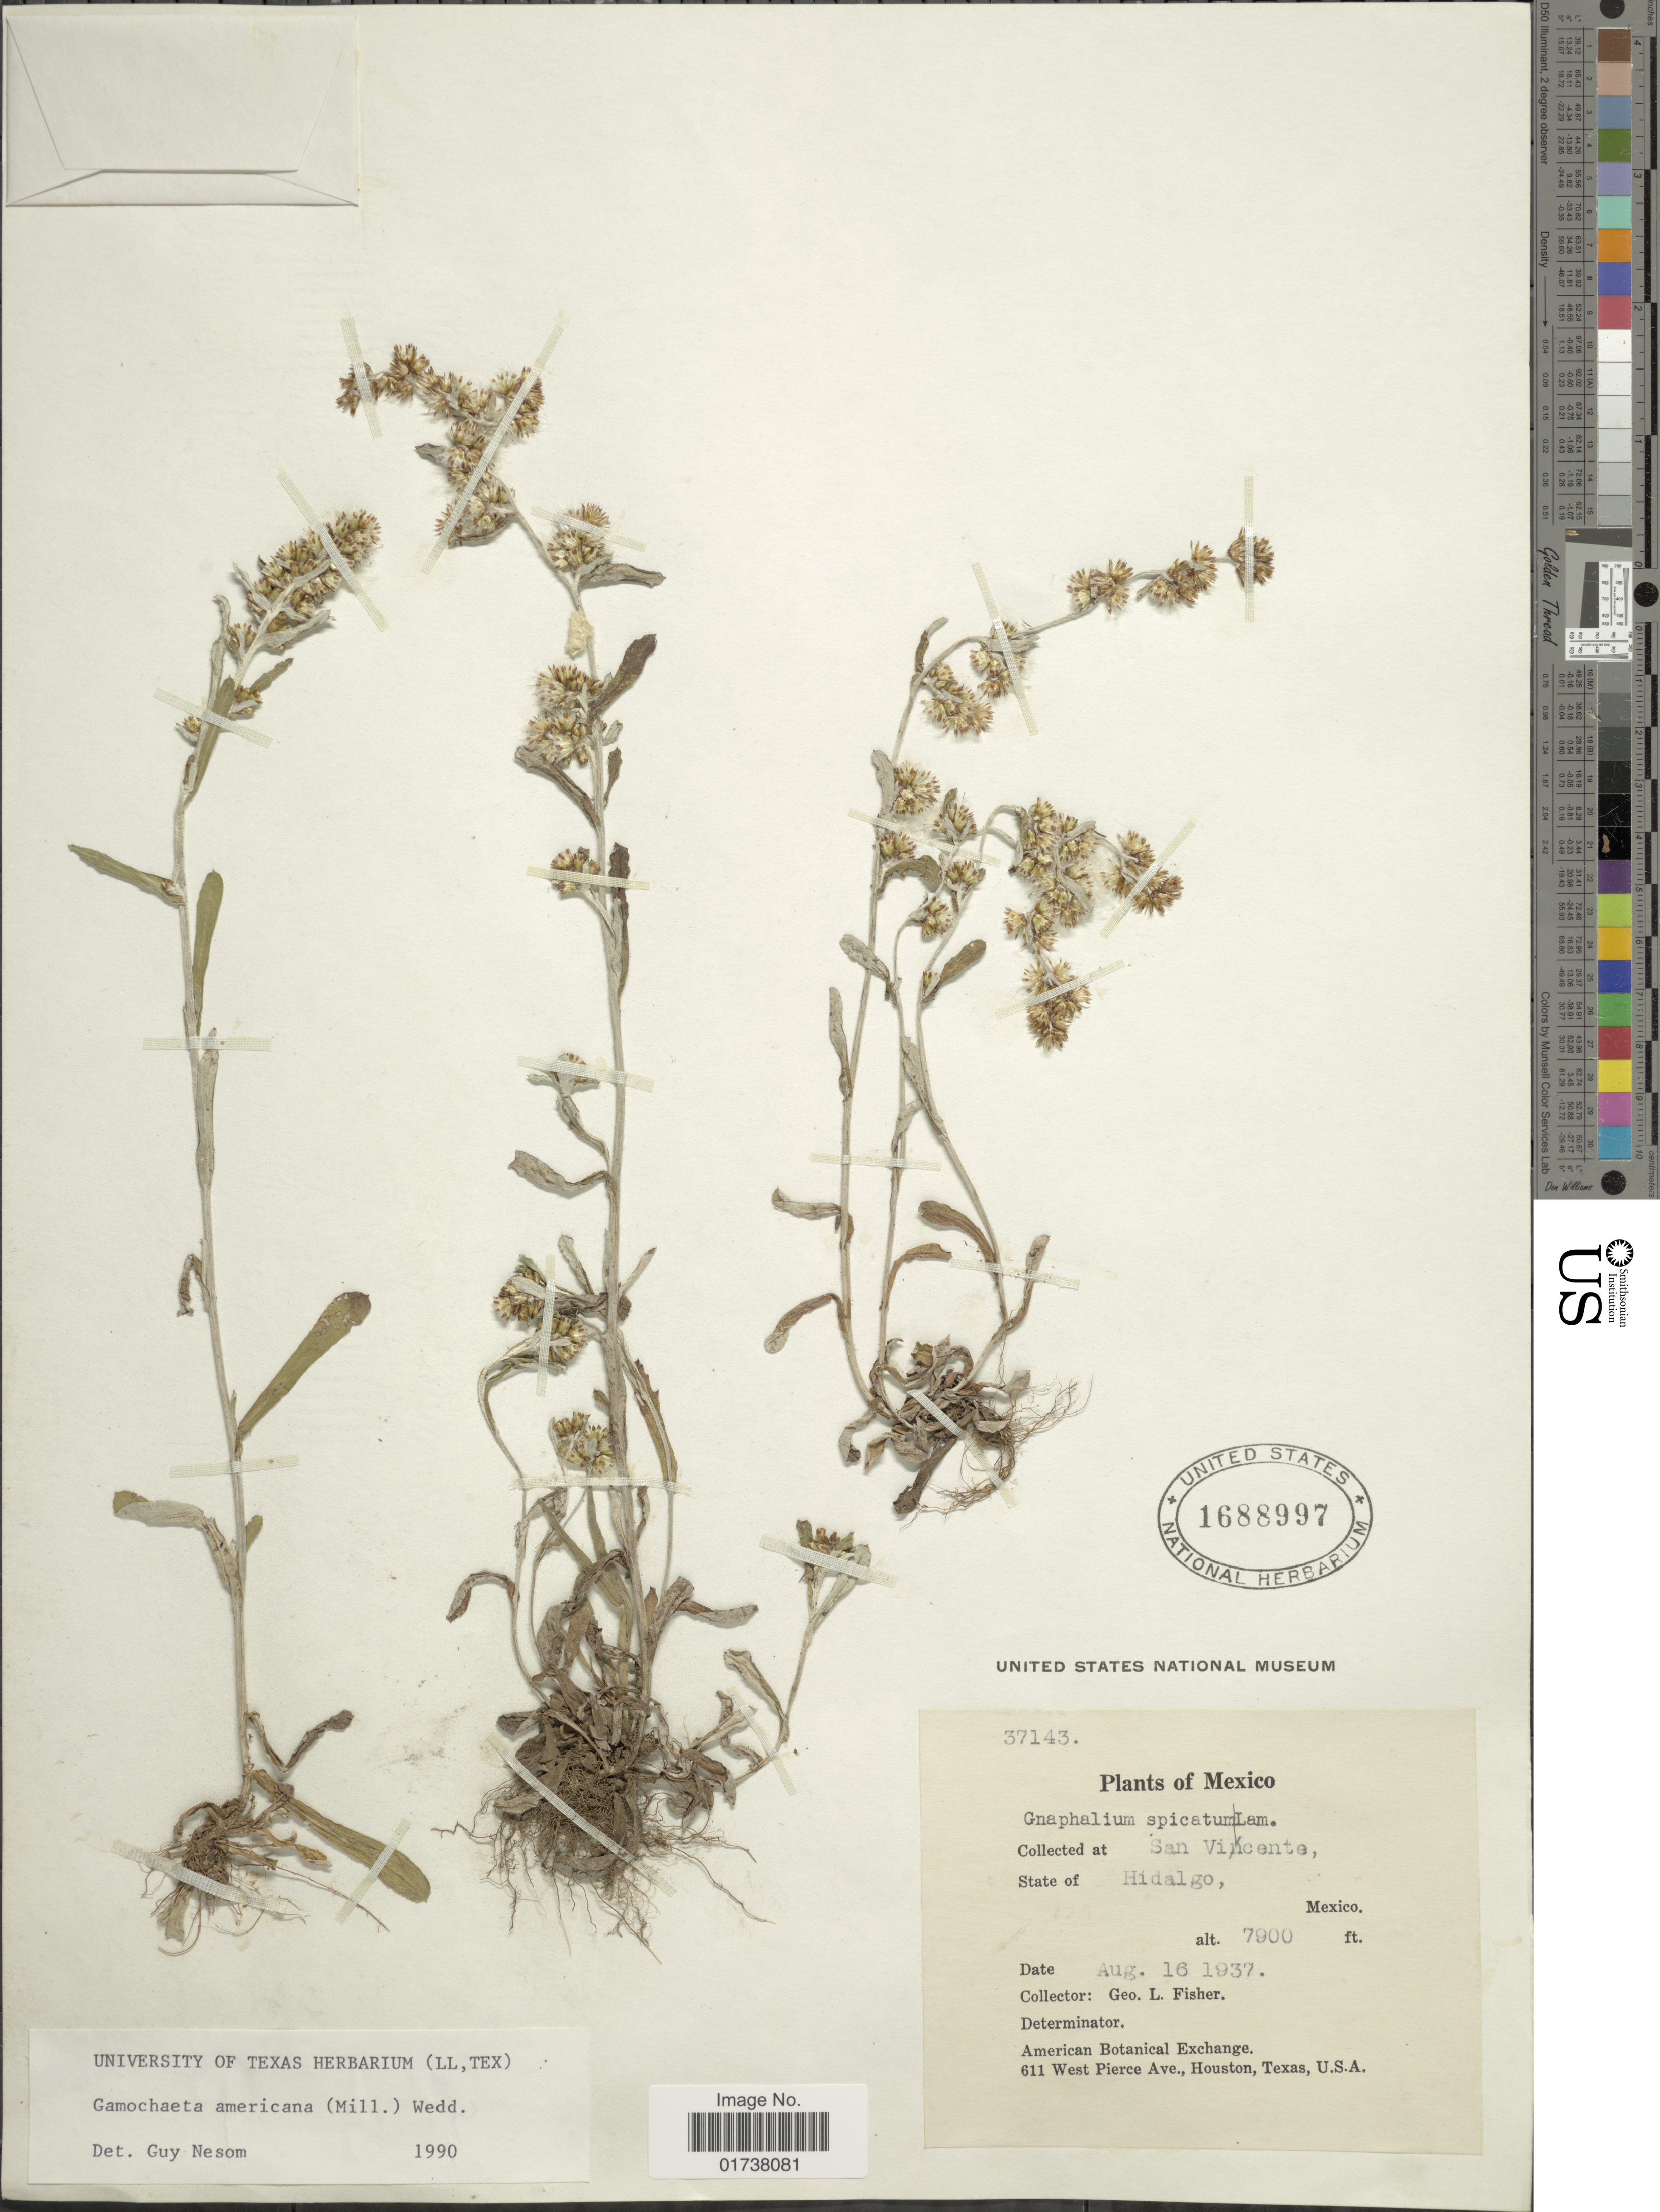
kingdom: Plantae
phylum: Tracheophyta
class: Magnoliopsida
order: Asterales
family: Asteraceae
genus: Gamochaeta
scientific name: Gamochaeta americana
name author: (Mill.) Wedd.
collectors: G. L. Fisher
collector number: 37143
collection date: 1937-08-16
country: Mexico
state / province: Hidalgo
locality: San Vicente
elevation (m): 2408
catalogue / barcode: US 1688997